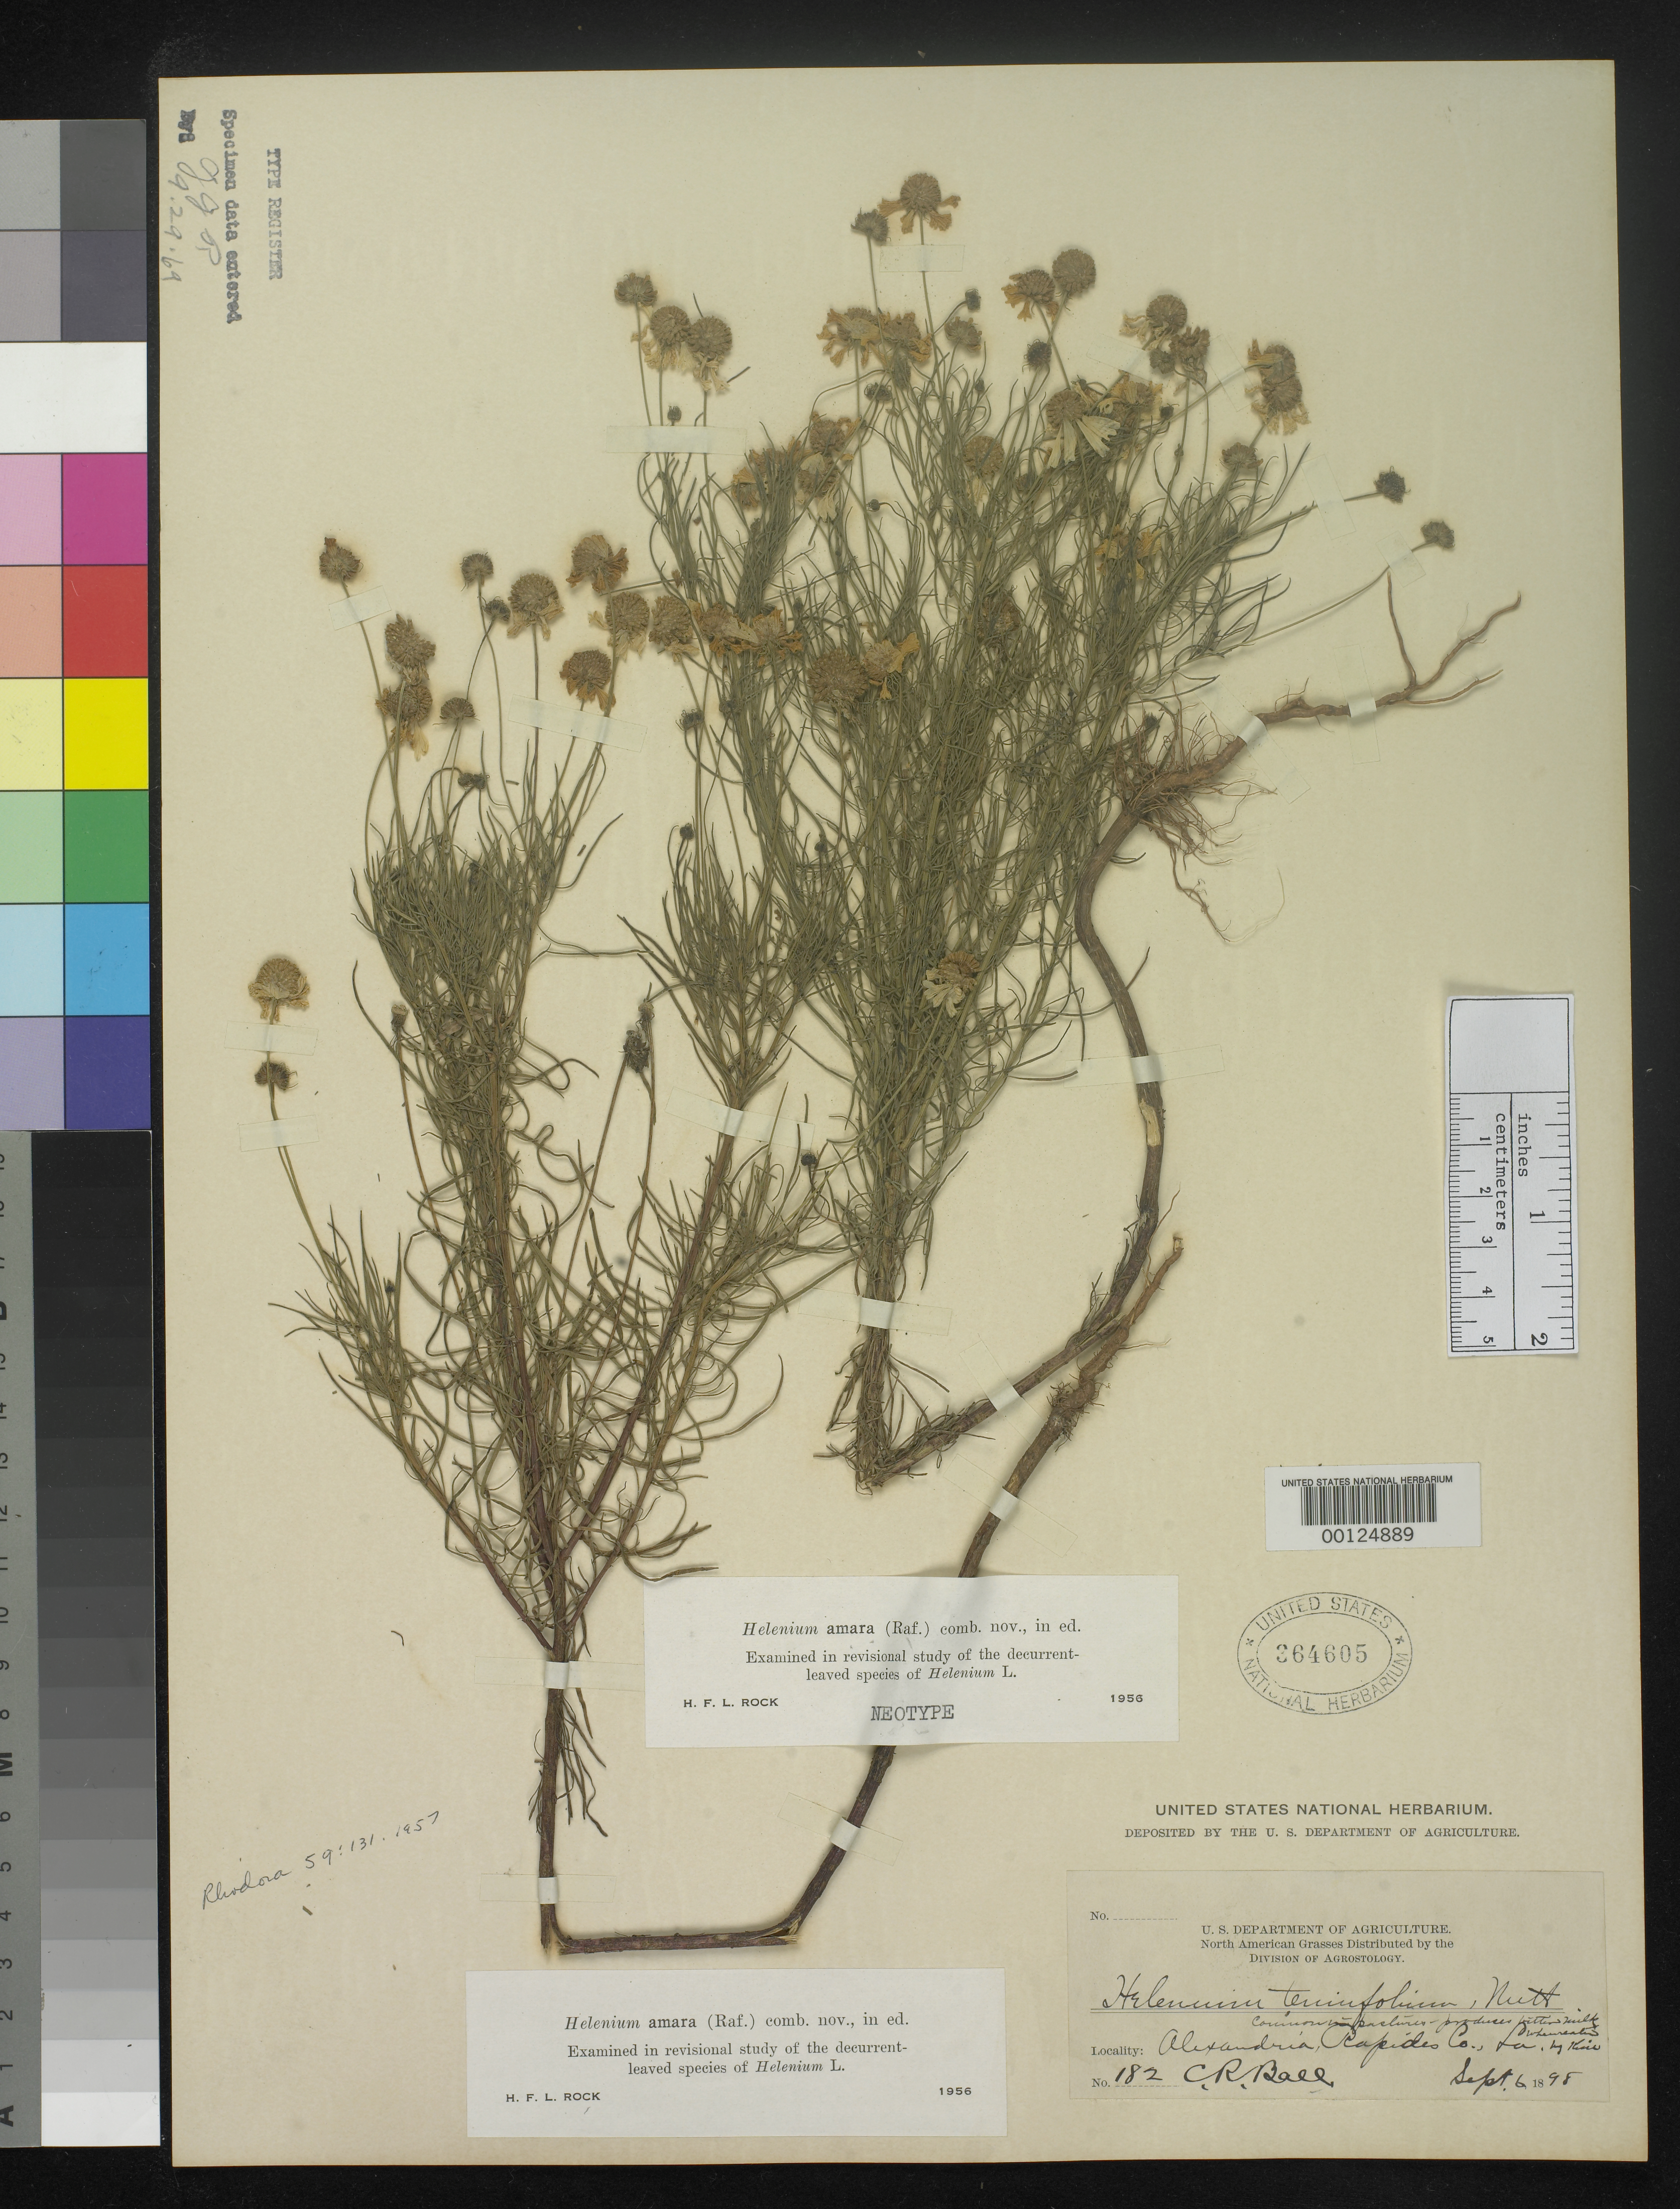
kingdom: Plantae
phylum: Tracheophyta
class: Magnoliopsida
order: Asterales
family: Asteraceae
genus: Gaillardia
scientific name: Gaillardia amara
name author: Raf.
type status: Neotype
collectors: C. R. Ball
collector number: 182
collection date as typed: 06 Sep 1898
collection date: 1898-09-06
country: United States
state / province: Louisiana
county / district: Rapides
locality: Alexandria, Rapides Co., La.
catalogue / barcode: US 364605